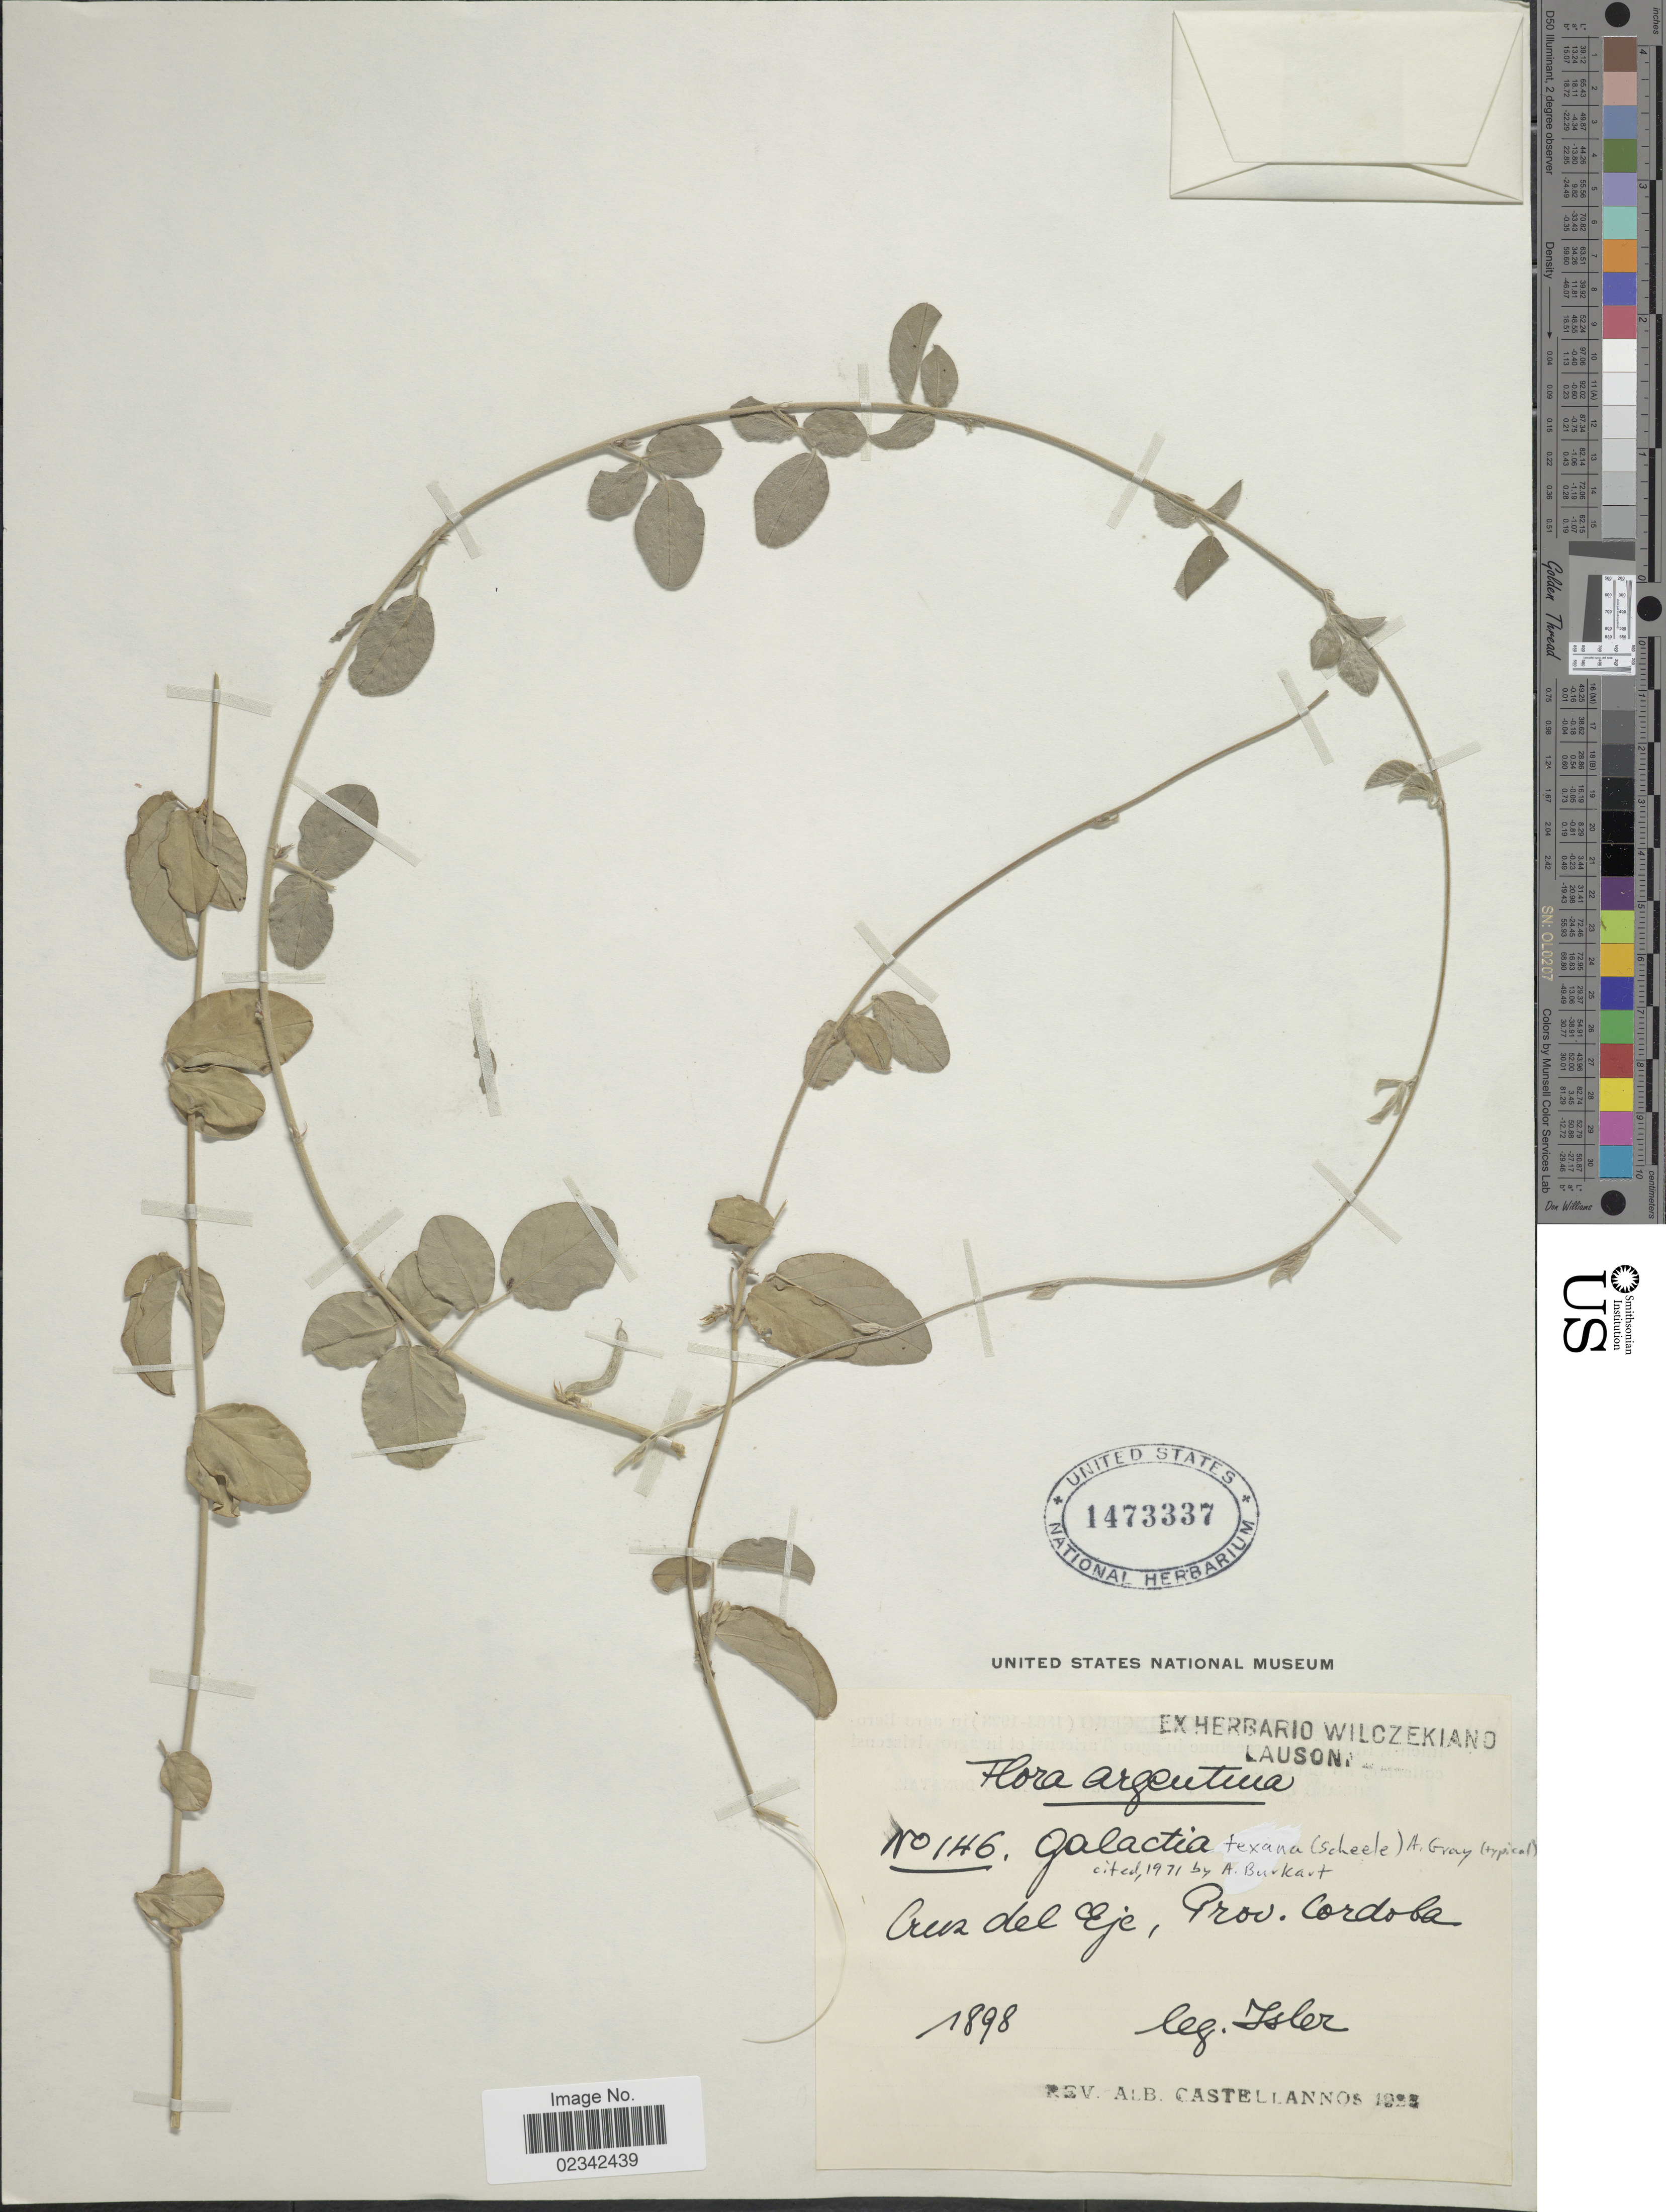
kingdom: Plantae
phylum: Tracheophyta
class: Magnoliopsida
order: Fabales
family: Fabaceae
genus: Galactia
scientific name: Galactia texana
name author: (Scheele) A. Gray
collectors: -. Isler & A. Castellanos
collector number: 146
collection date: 1898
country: Argentina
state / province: Cordoba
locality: Cruz del Eje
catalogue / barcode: US 1473337